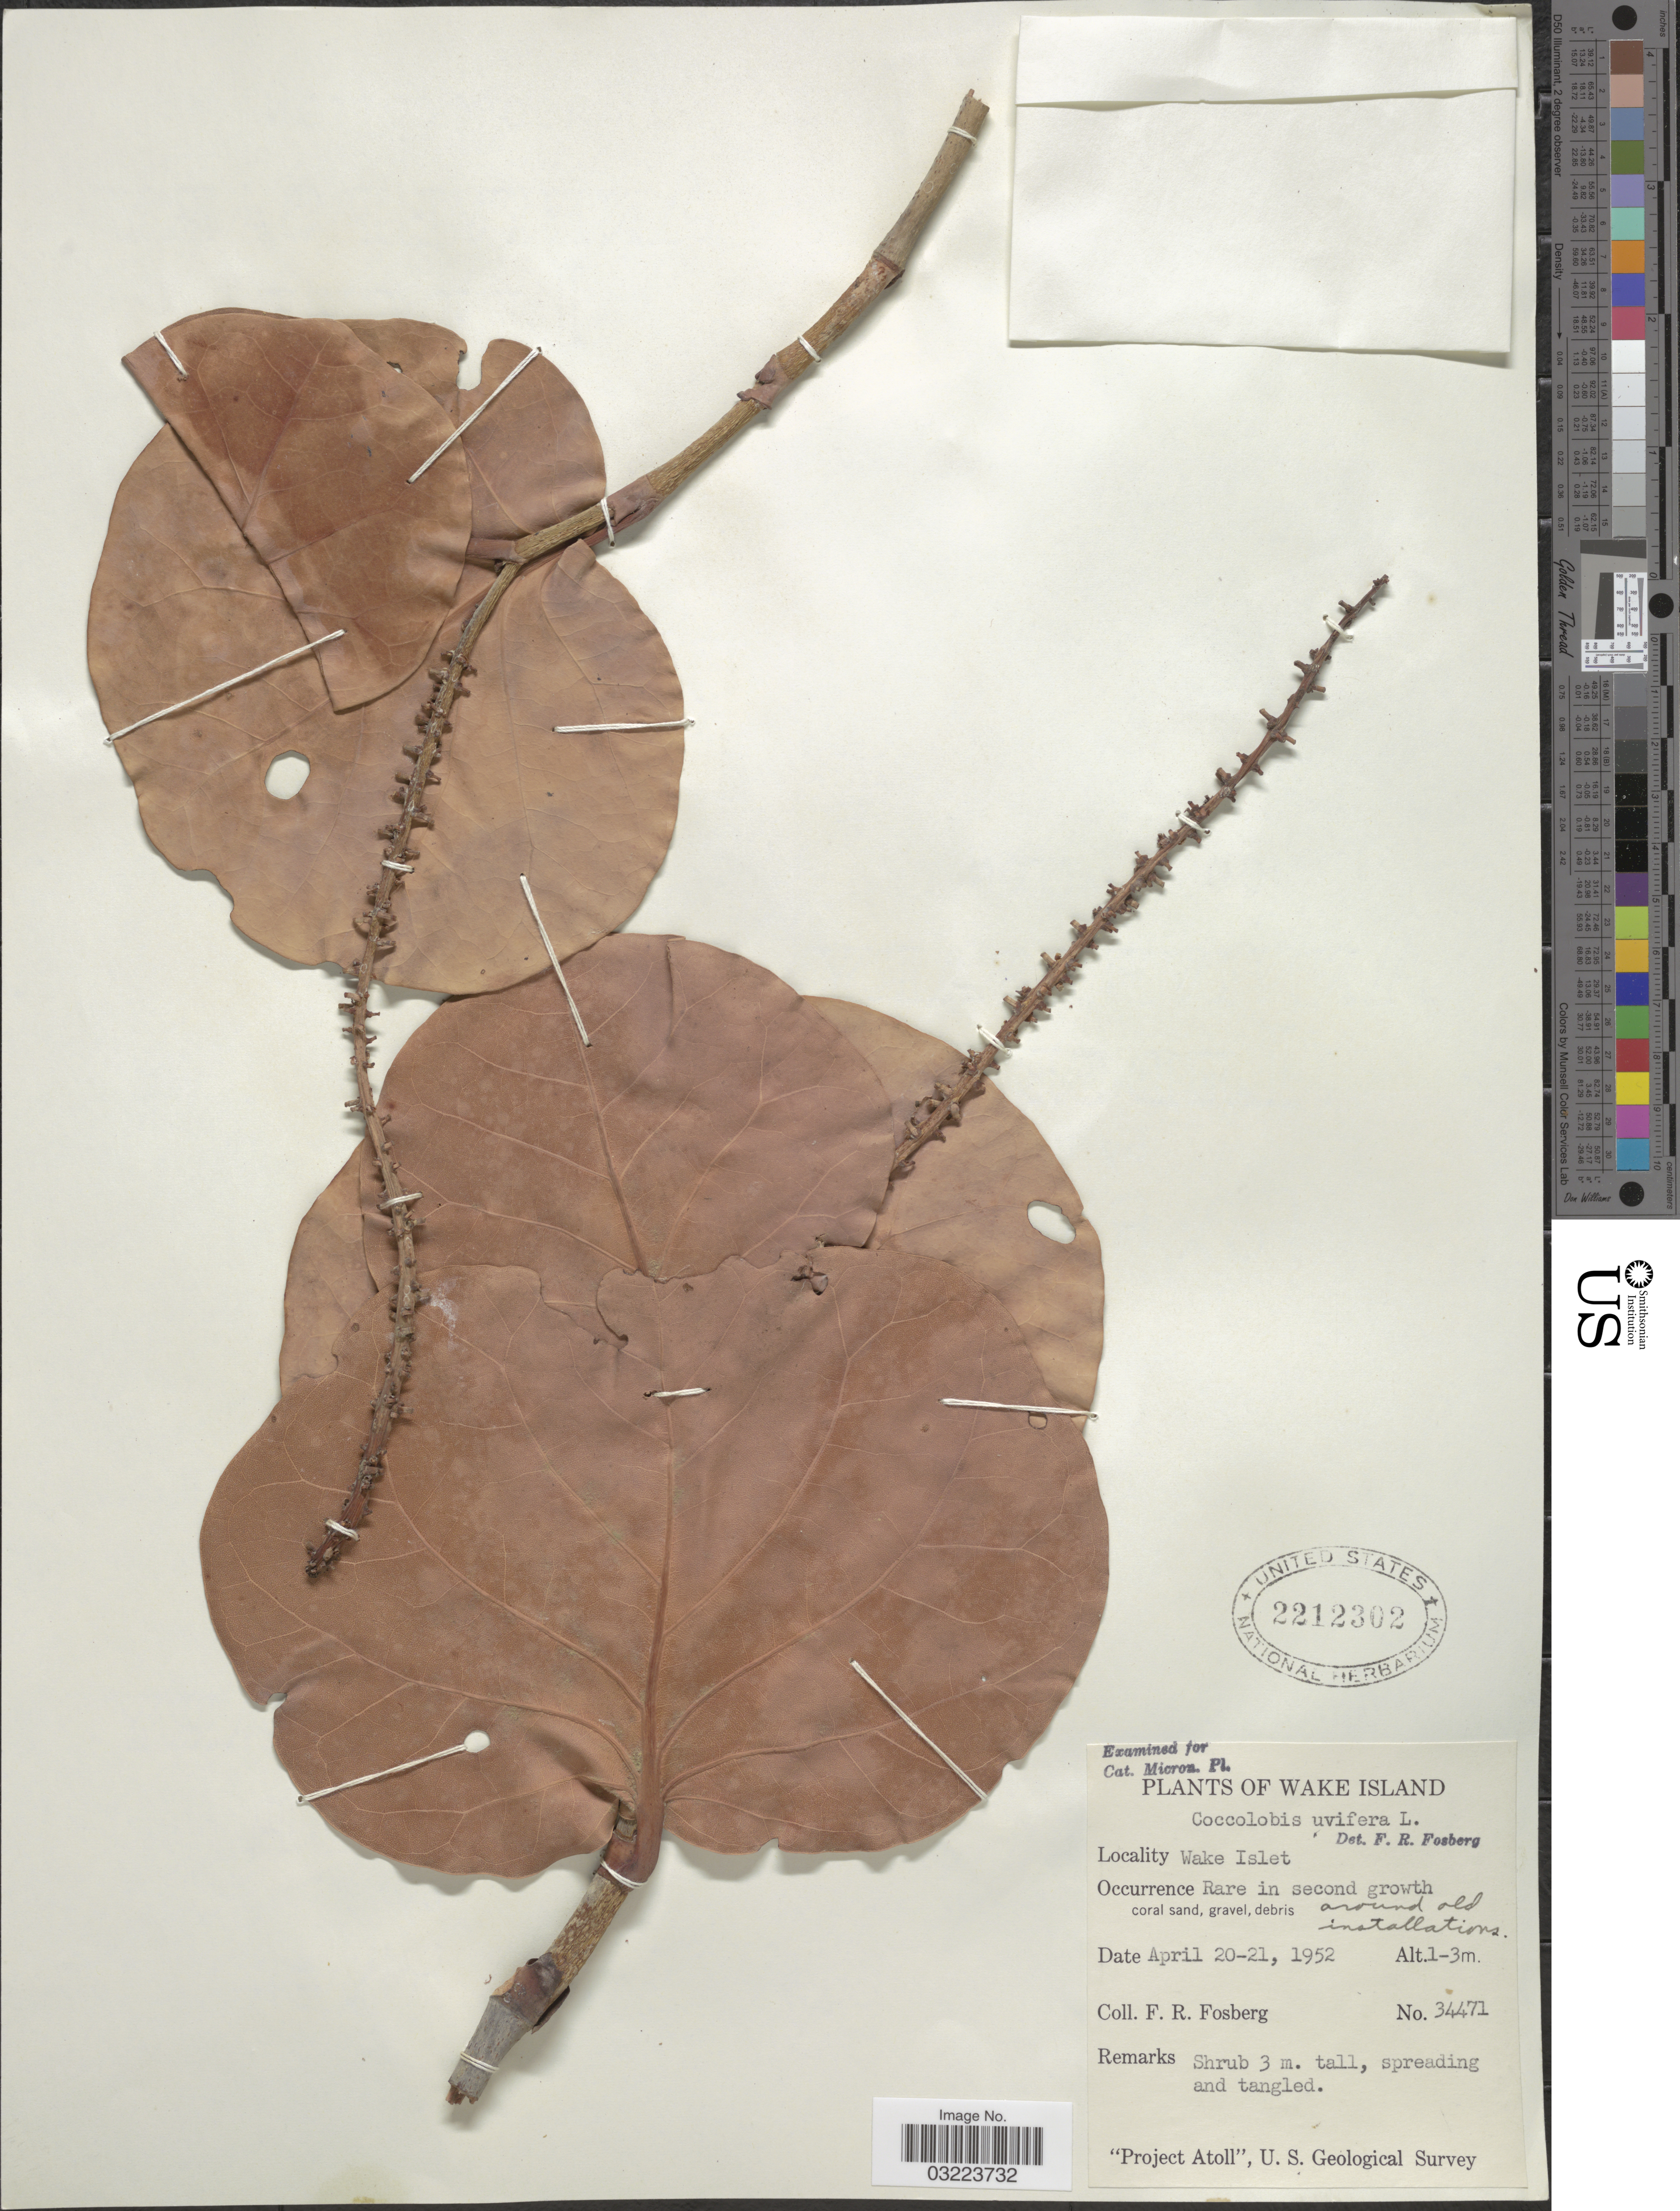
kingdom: Plantae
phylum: Tracheophyta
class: Magnoliopsida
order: Caryophyllales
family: Polygonaceae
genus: Coccoloba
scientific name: Coccoloba uvifera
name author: L.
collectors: F. R. Fosberg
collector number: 34471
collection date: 1952-04-20/1952-04-21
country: U.S. Administered Pacific Islands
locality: Wake Island. Wake Islet. Around old installations.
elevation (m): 1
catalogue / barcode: US 2212302